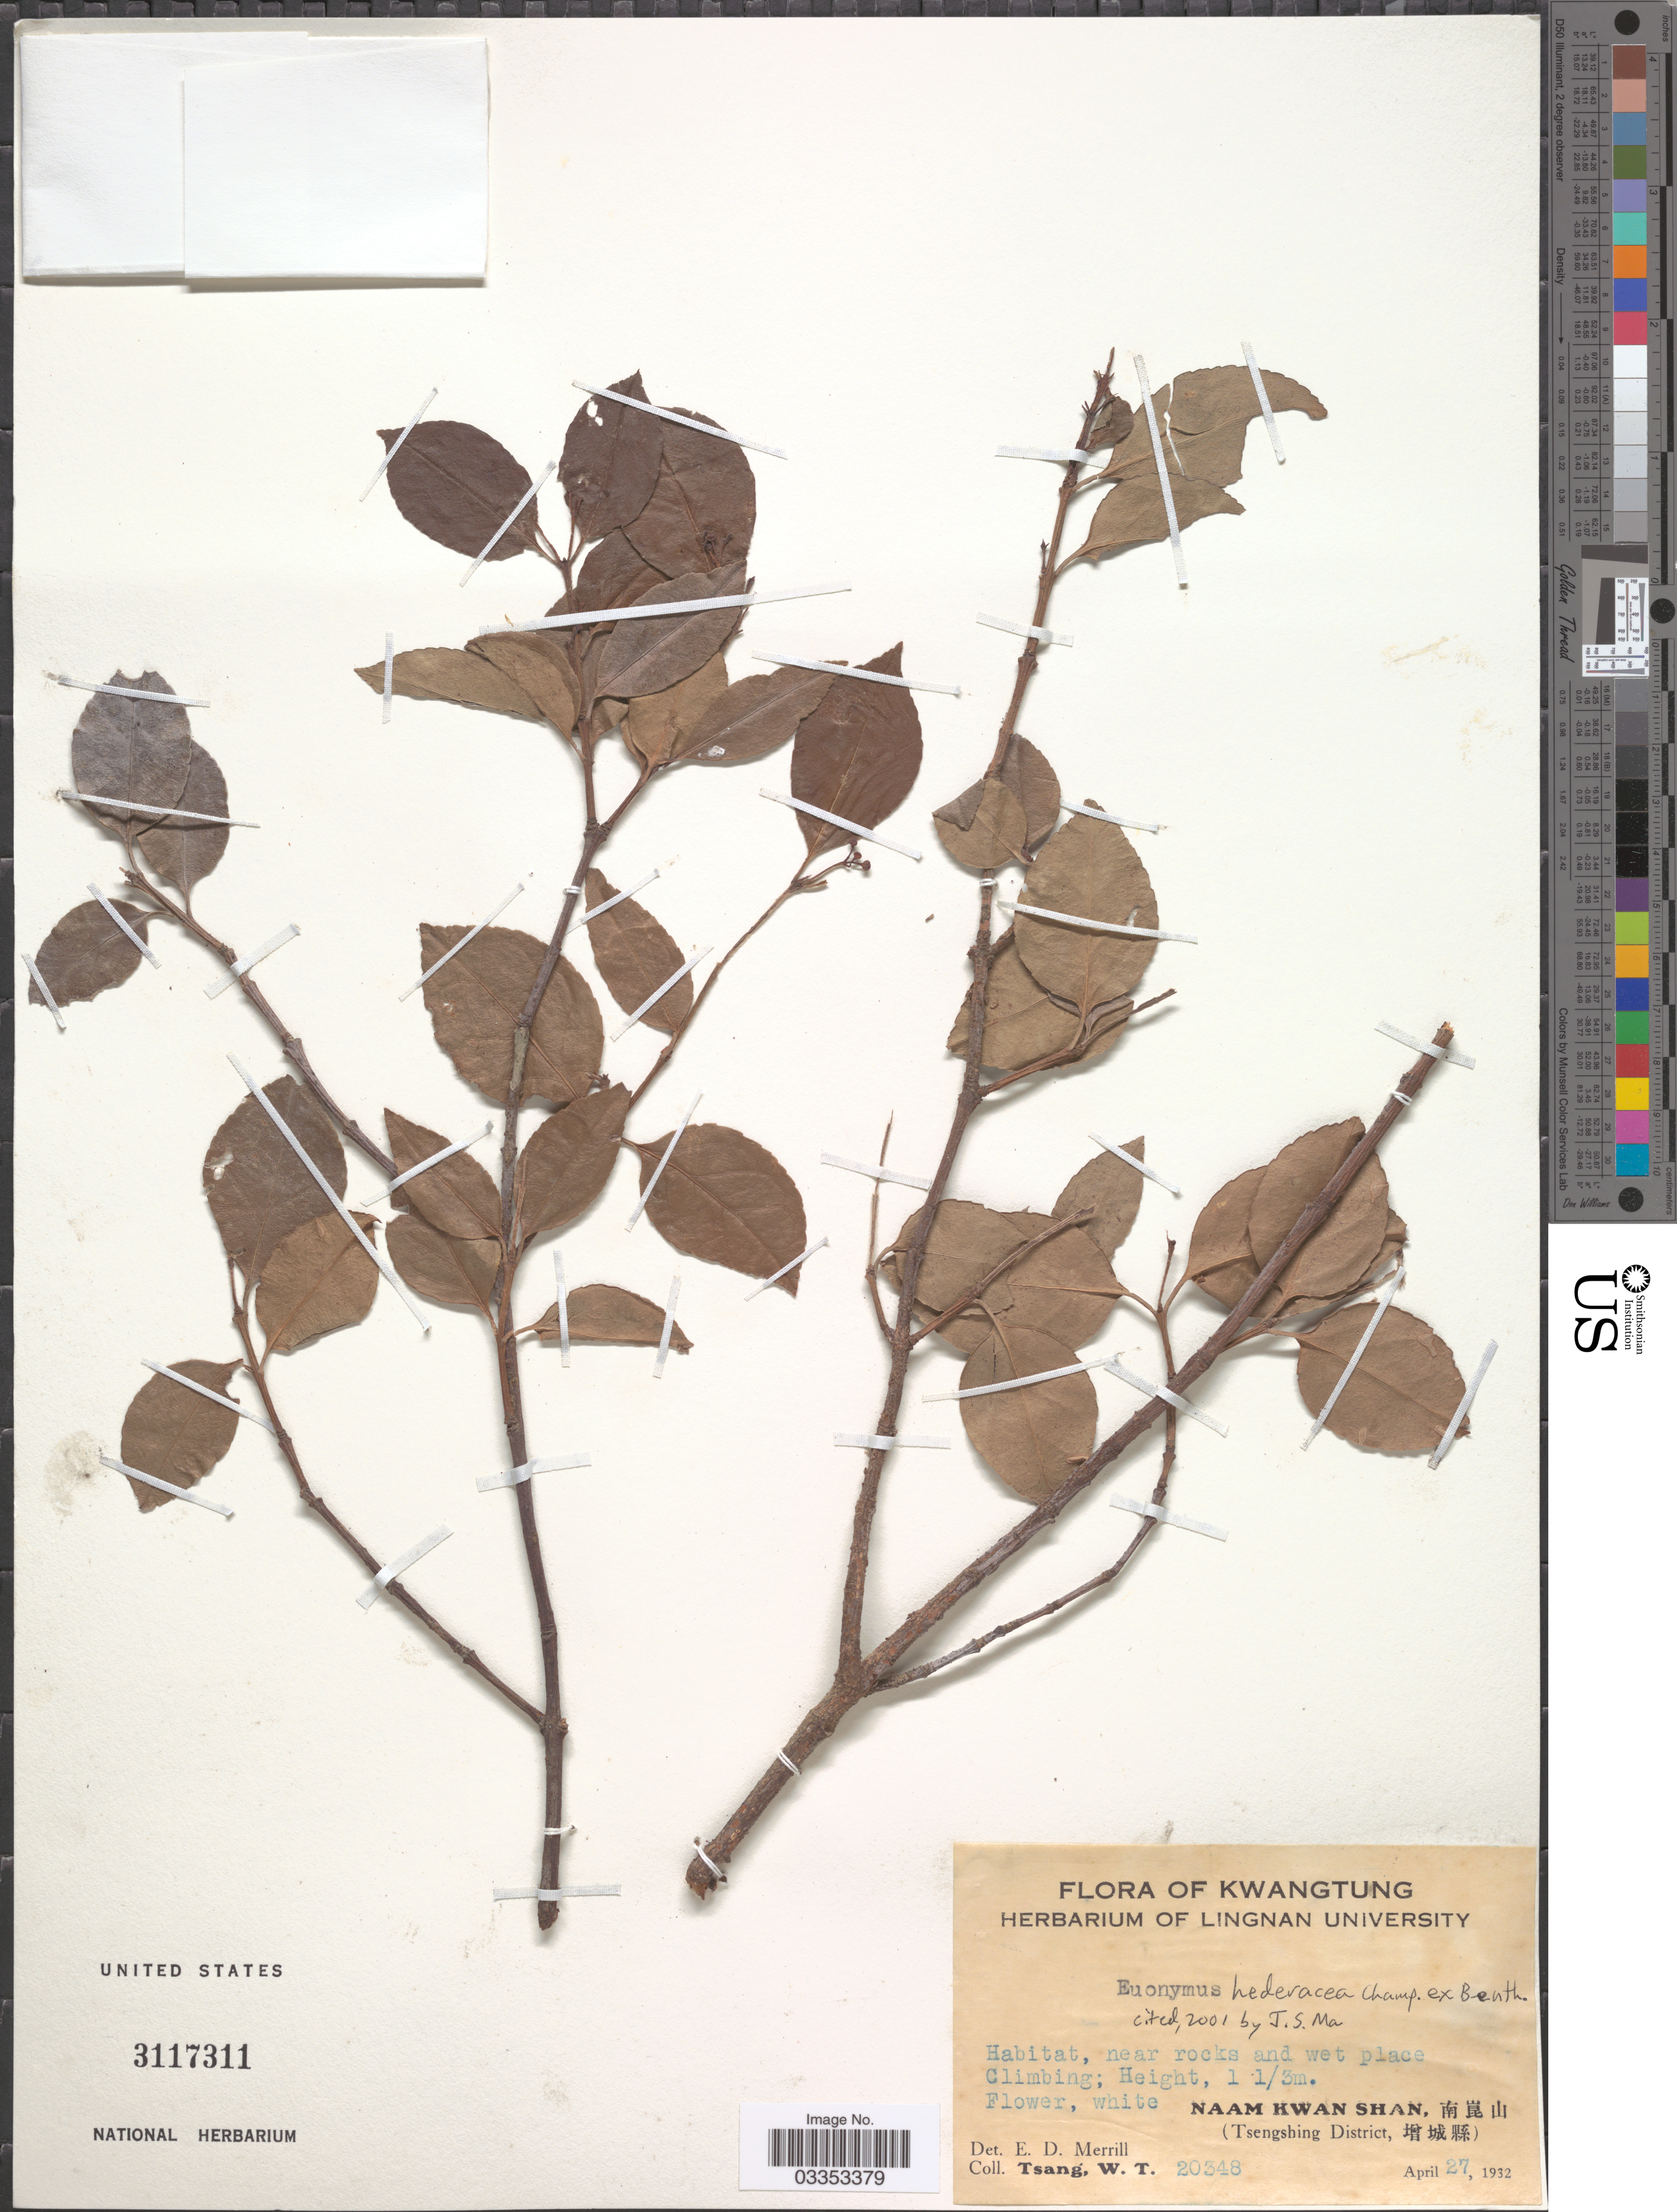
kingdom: Plantae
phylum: Tracheophyta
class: Magnoliopsida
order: Celastrales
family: Celastraceae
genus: Euonymus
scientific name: Euonymus hederaceus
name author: Champ. ex Benth.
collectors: W. T. Tsang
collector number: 20348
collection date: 1932-04-27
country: China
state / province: Guangdong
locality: Kwangtung. Naam Kwan Shan, X. (Tsengshing District, X).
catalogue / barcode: US 3117311